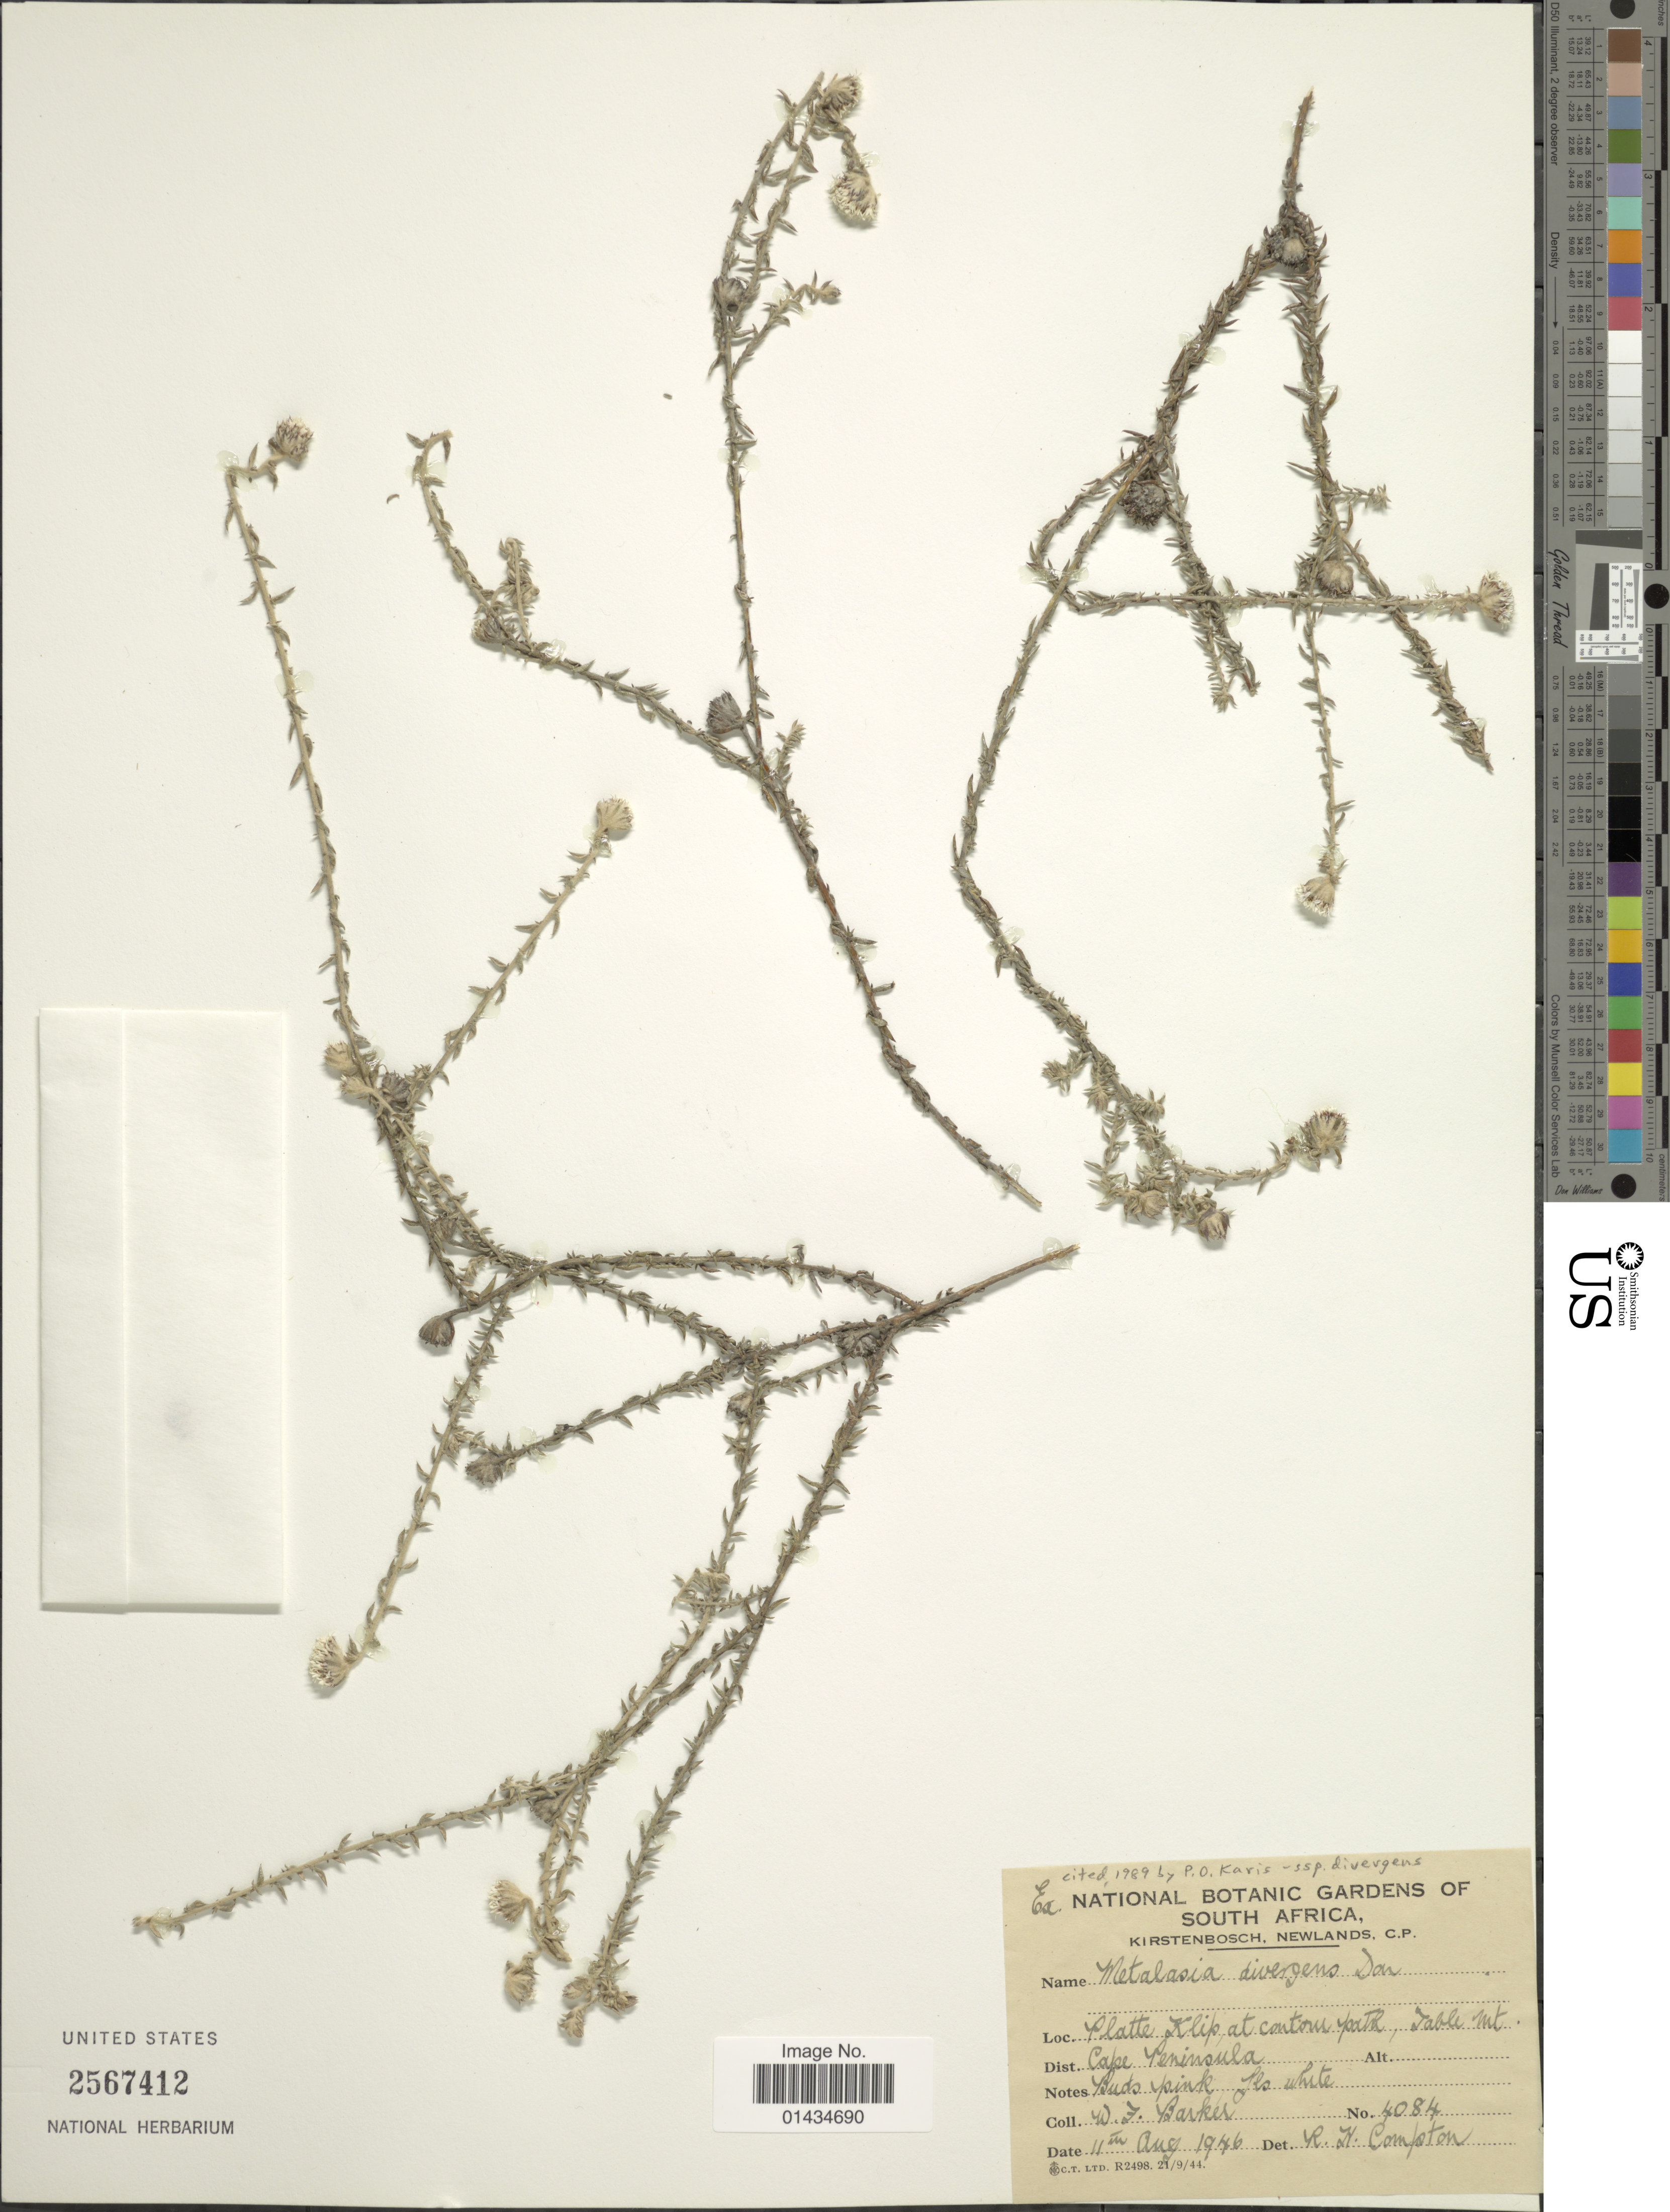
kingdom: Plantae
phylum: Tracheophyta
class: Magnoliopsida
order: Asterales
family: Asteraceae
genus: Metalasia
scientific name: Metalasia divergens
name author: (Thunb.) D. Don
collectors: W. F. Barker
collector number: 4084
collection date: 1946-08-11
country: South Africa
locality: Platte Klip at contour path, Table Mt., Dist. Cape Peninsula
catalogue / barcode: US 2567412